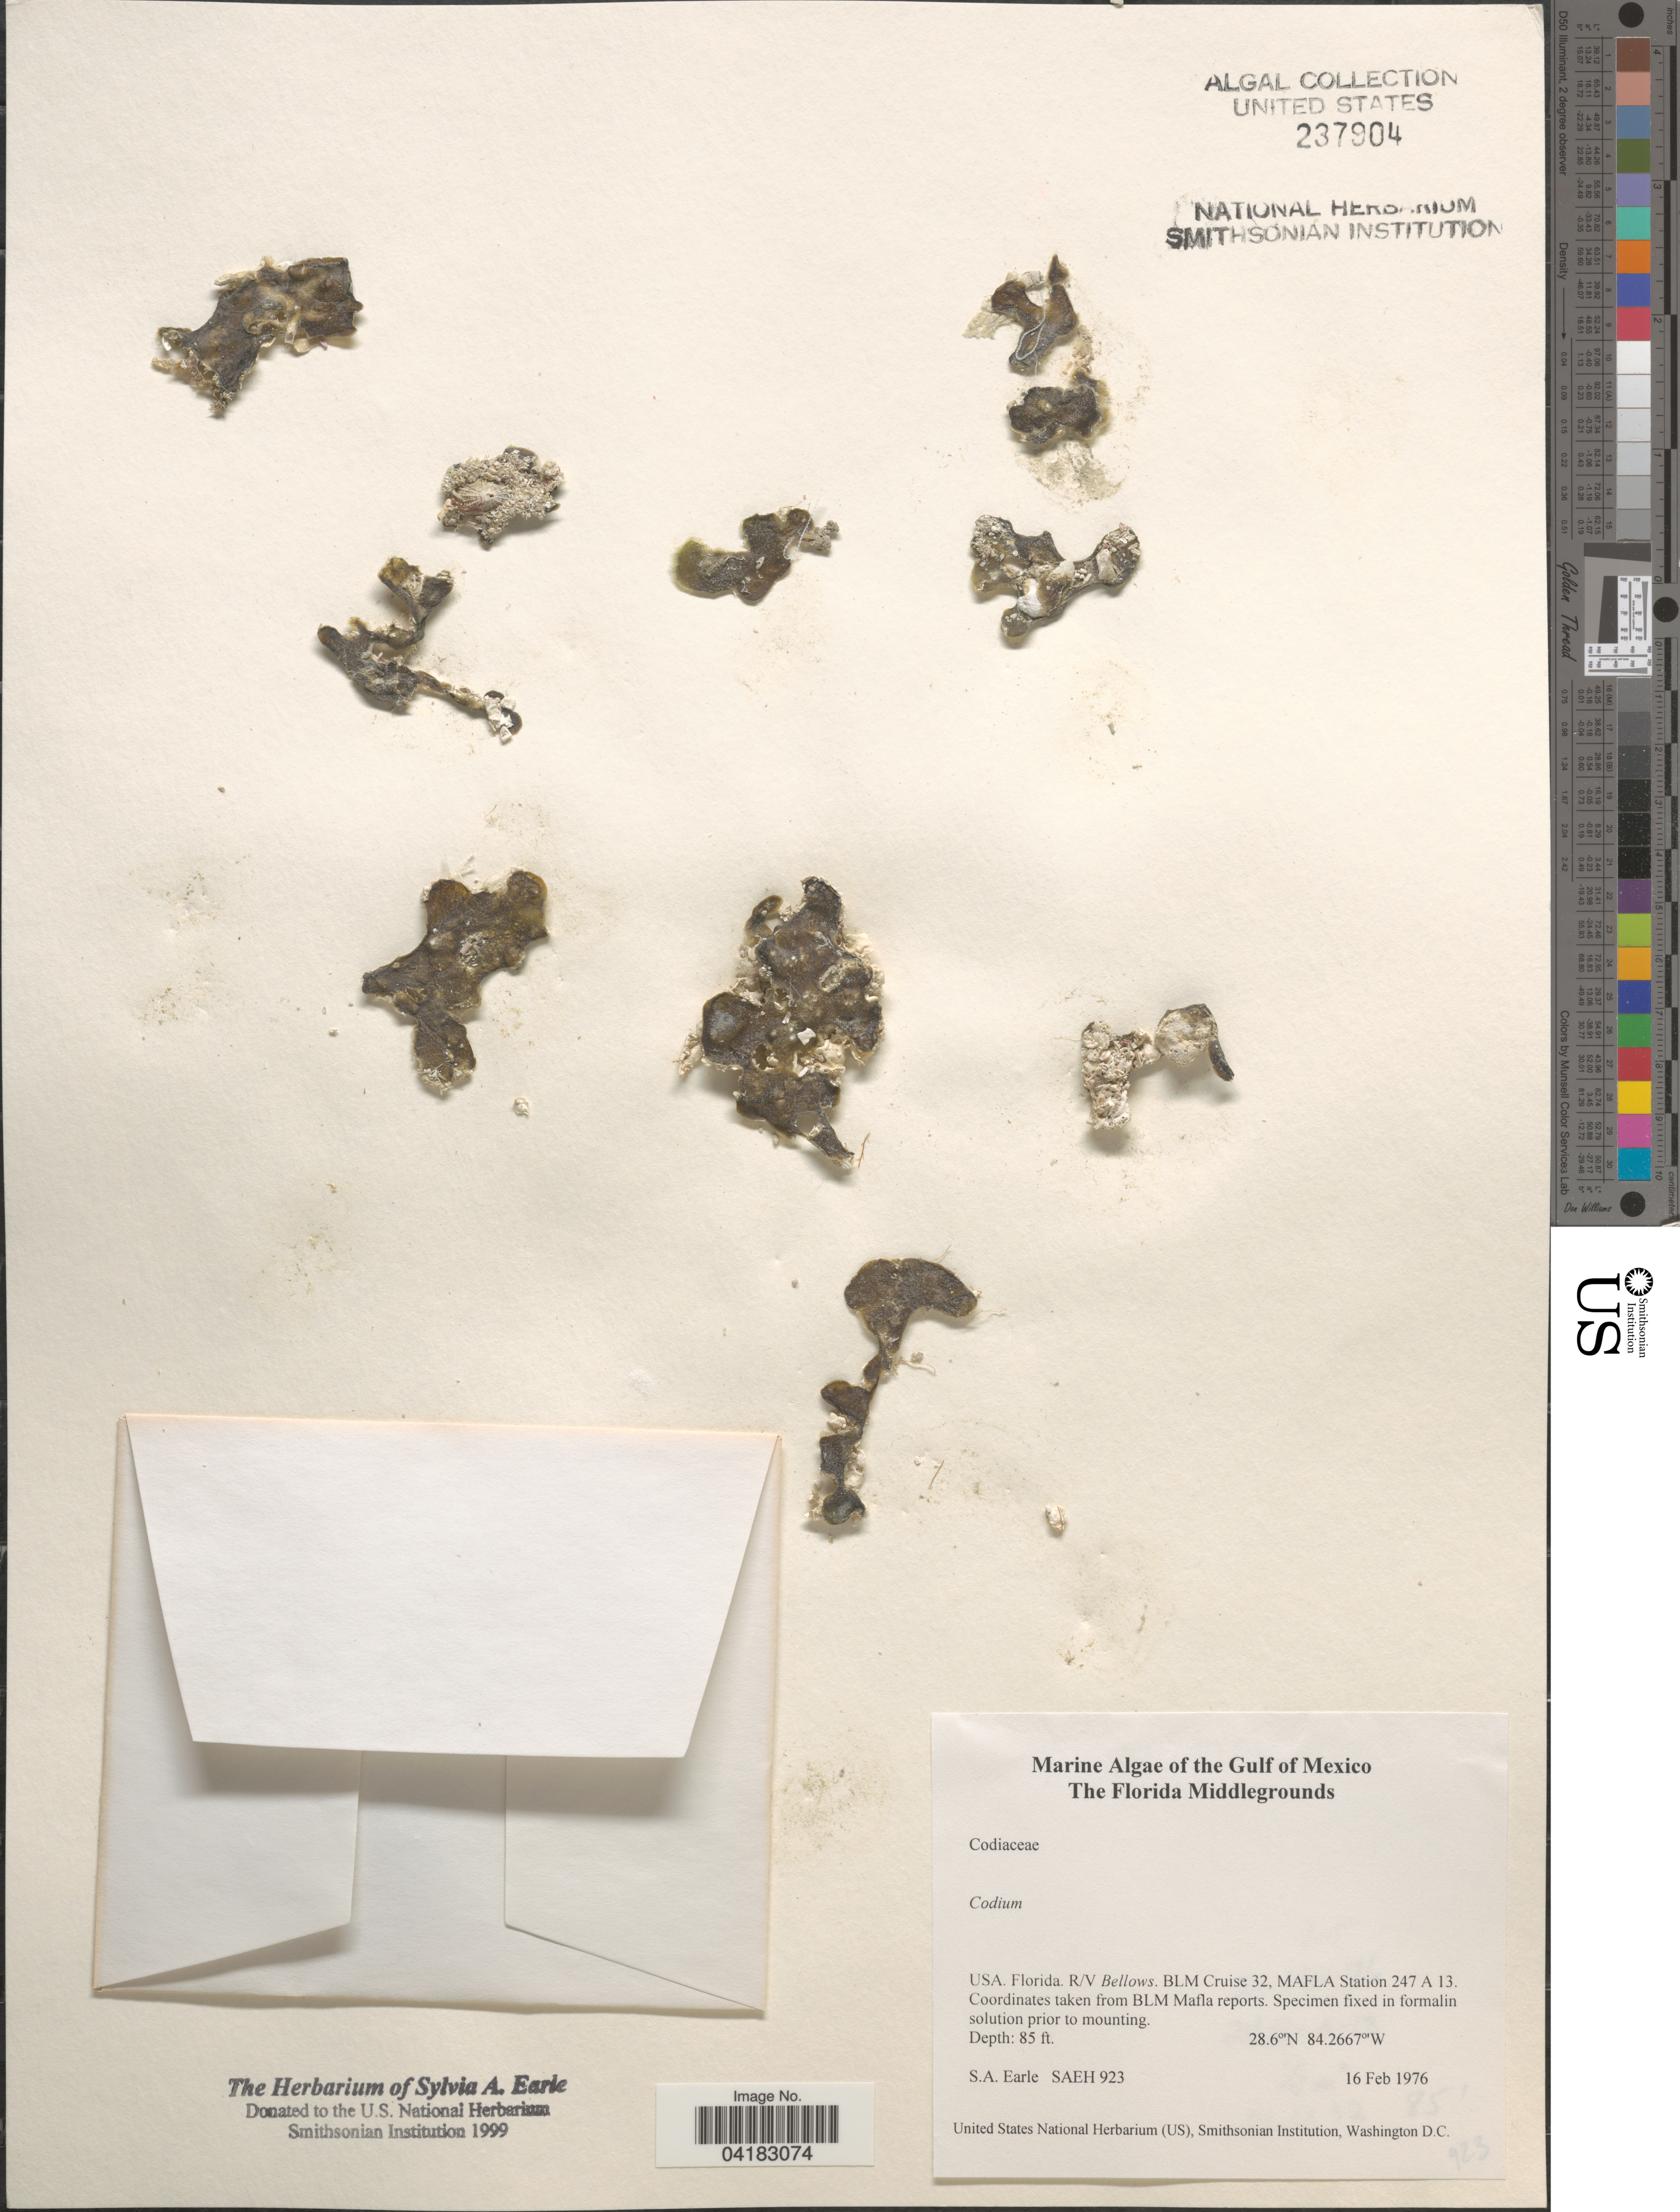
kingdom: Plantae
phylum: Chlorophyta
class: Ulvophyceae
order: Bryopsidales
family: Codiaceae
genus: Codium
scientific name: Codium sp.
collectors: S. A. Earle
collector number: SAEH923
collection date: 1976-02-16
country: United States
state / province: Florida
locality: Gulf of Mexico. The Florida Middlegrounds. R/V Bellows. BLM Cruise 32, MAFLA Station 247 A 13.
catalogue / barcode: US 237904